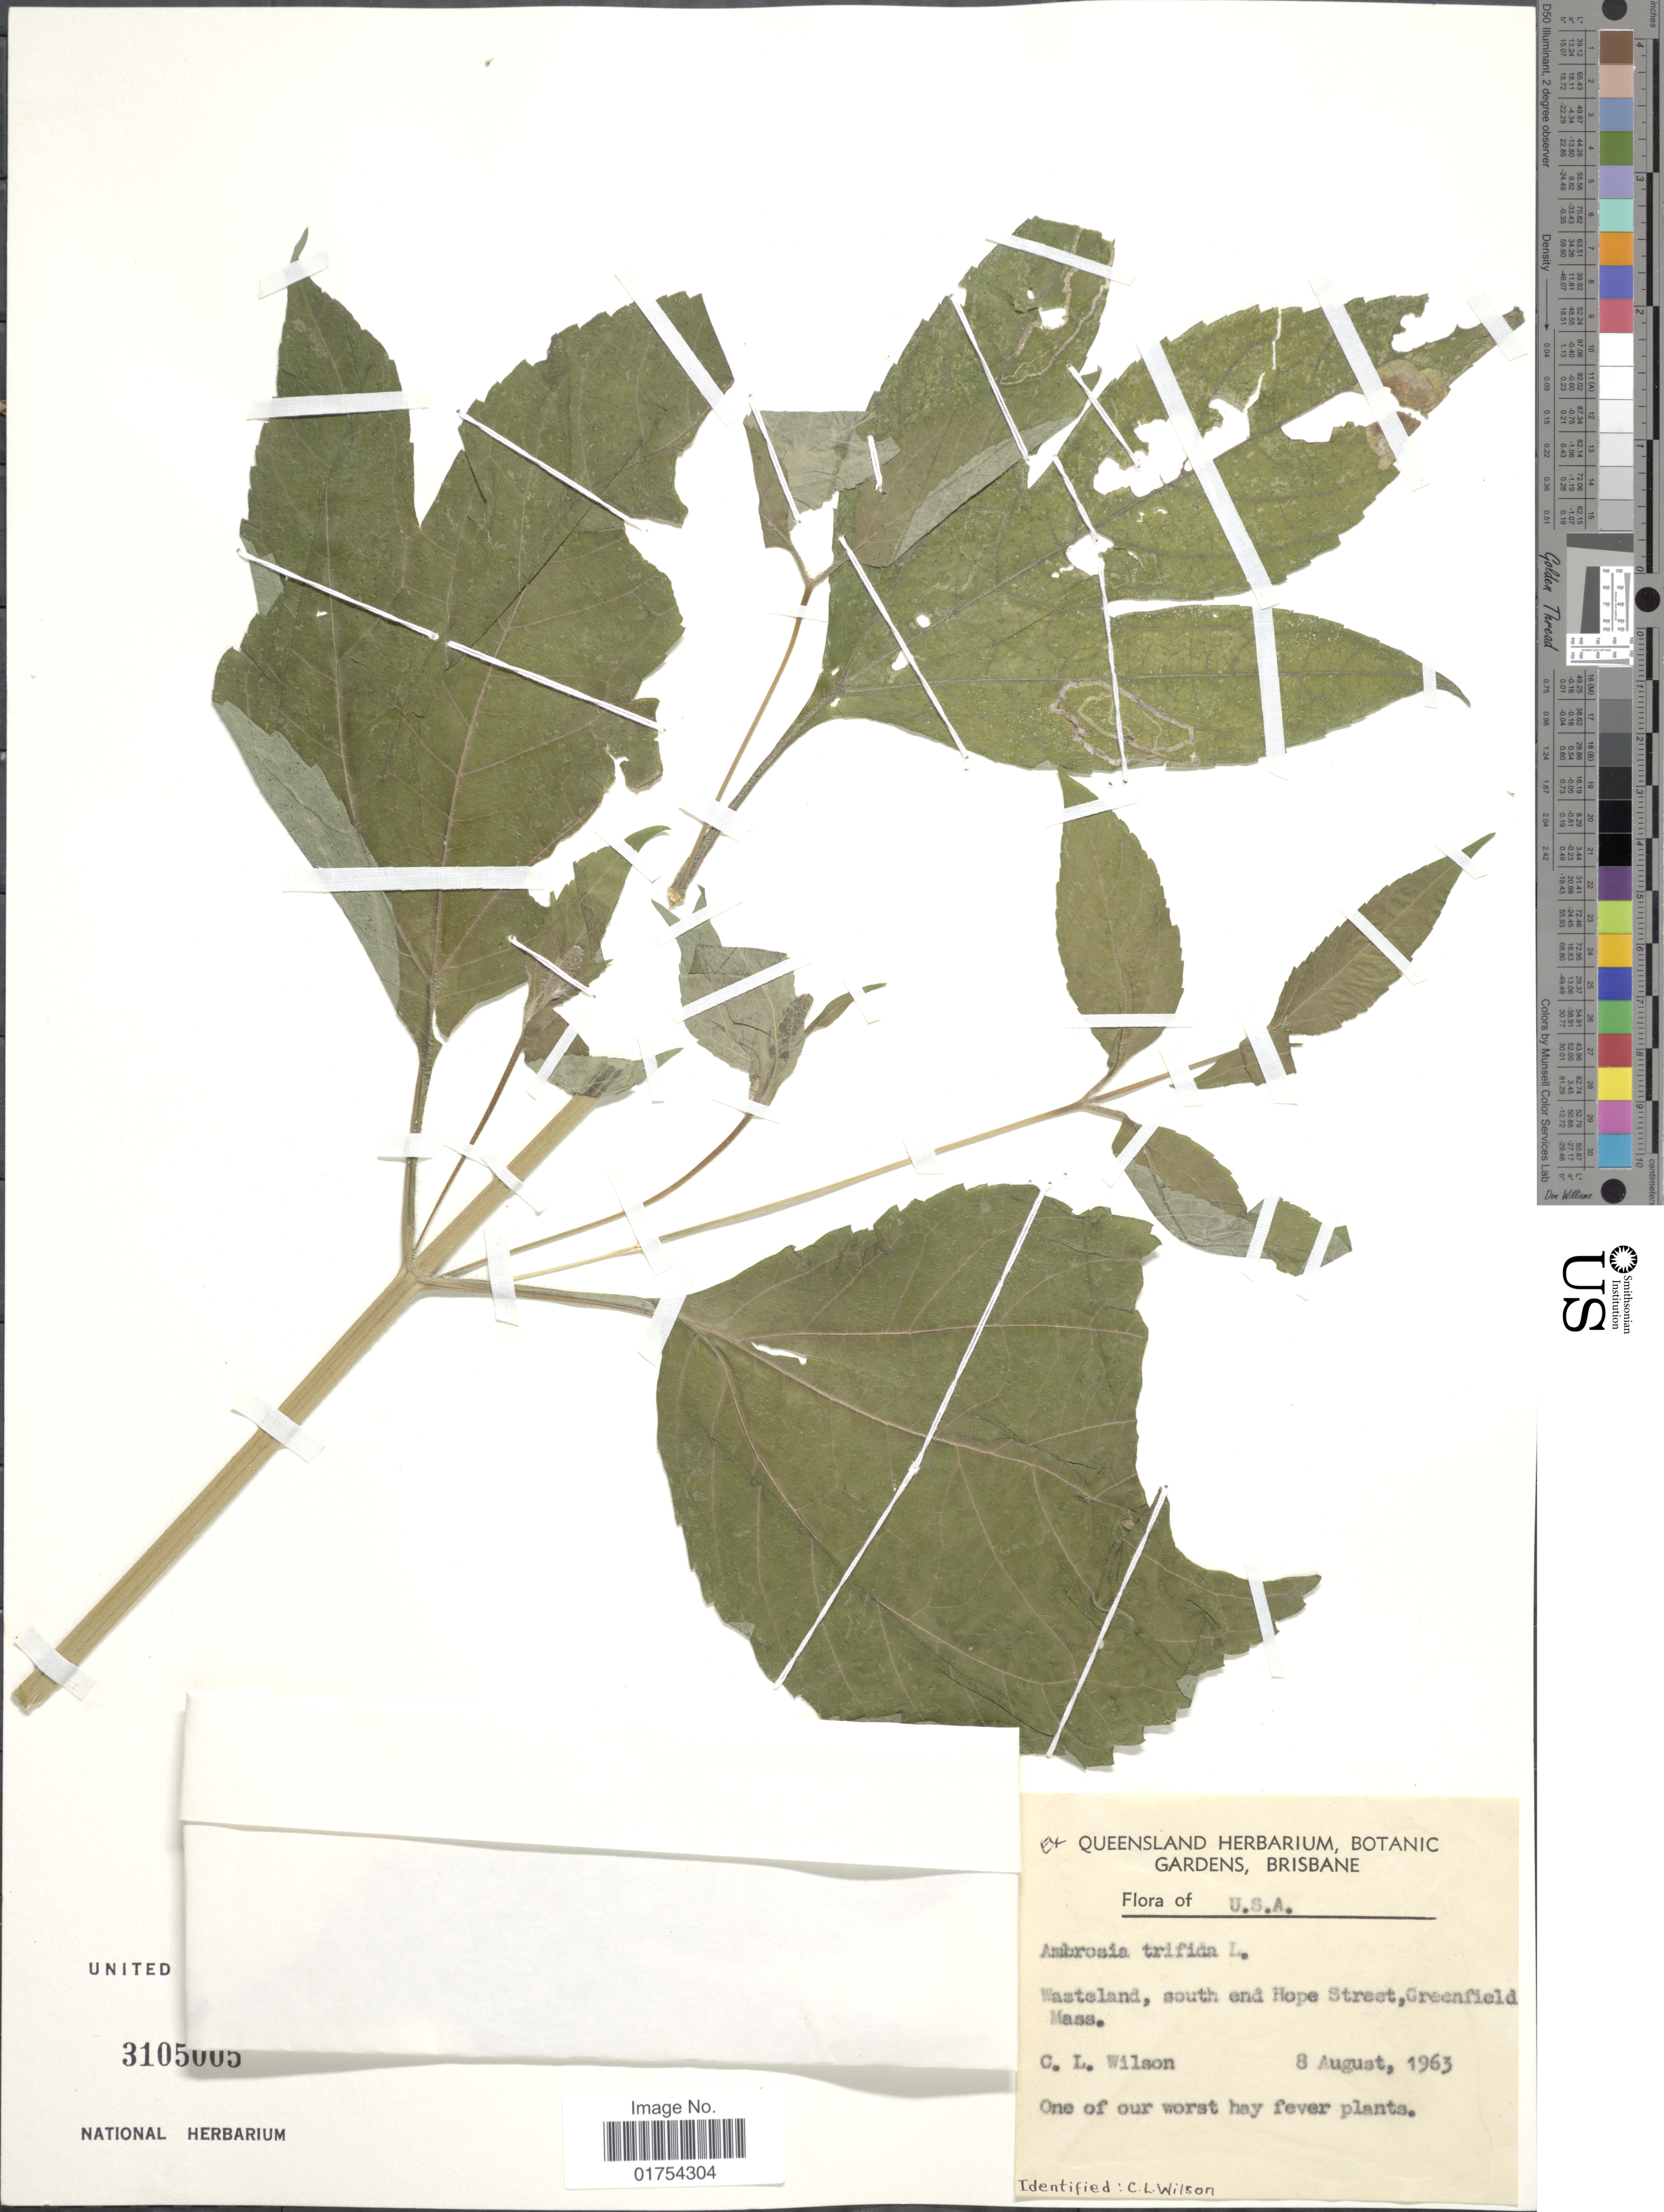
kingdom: Plantae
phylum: Tracheophyta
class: Magnoliopsida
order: Asterales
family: Asteraceae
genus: Ambrosia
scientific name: Ambrosia trifida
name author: L.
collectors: C. L. Wilson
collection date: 1963-08-08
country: United States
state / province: Massachusetts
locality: Wasteland, south end Hope Street, Greenfield, Mass.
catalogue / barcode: US 3105005